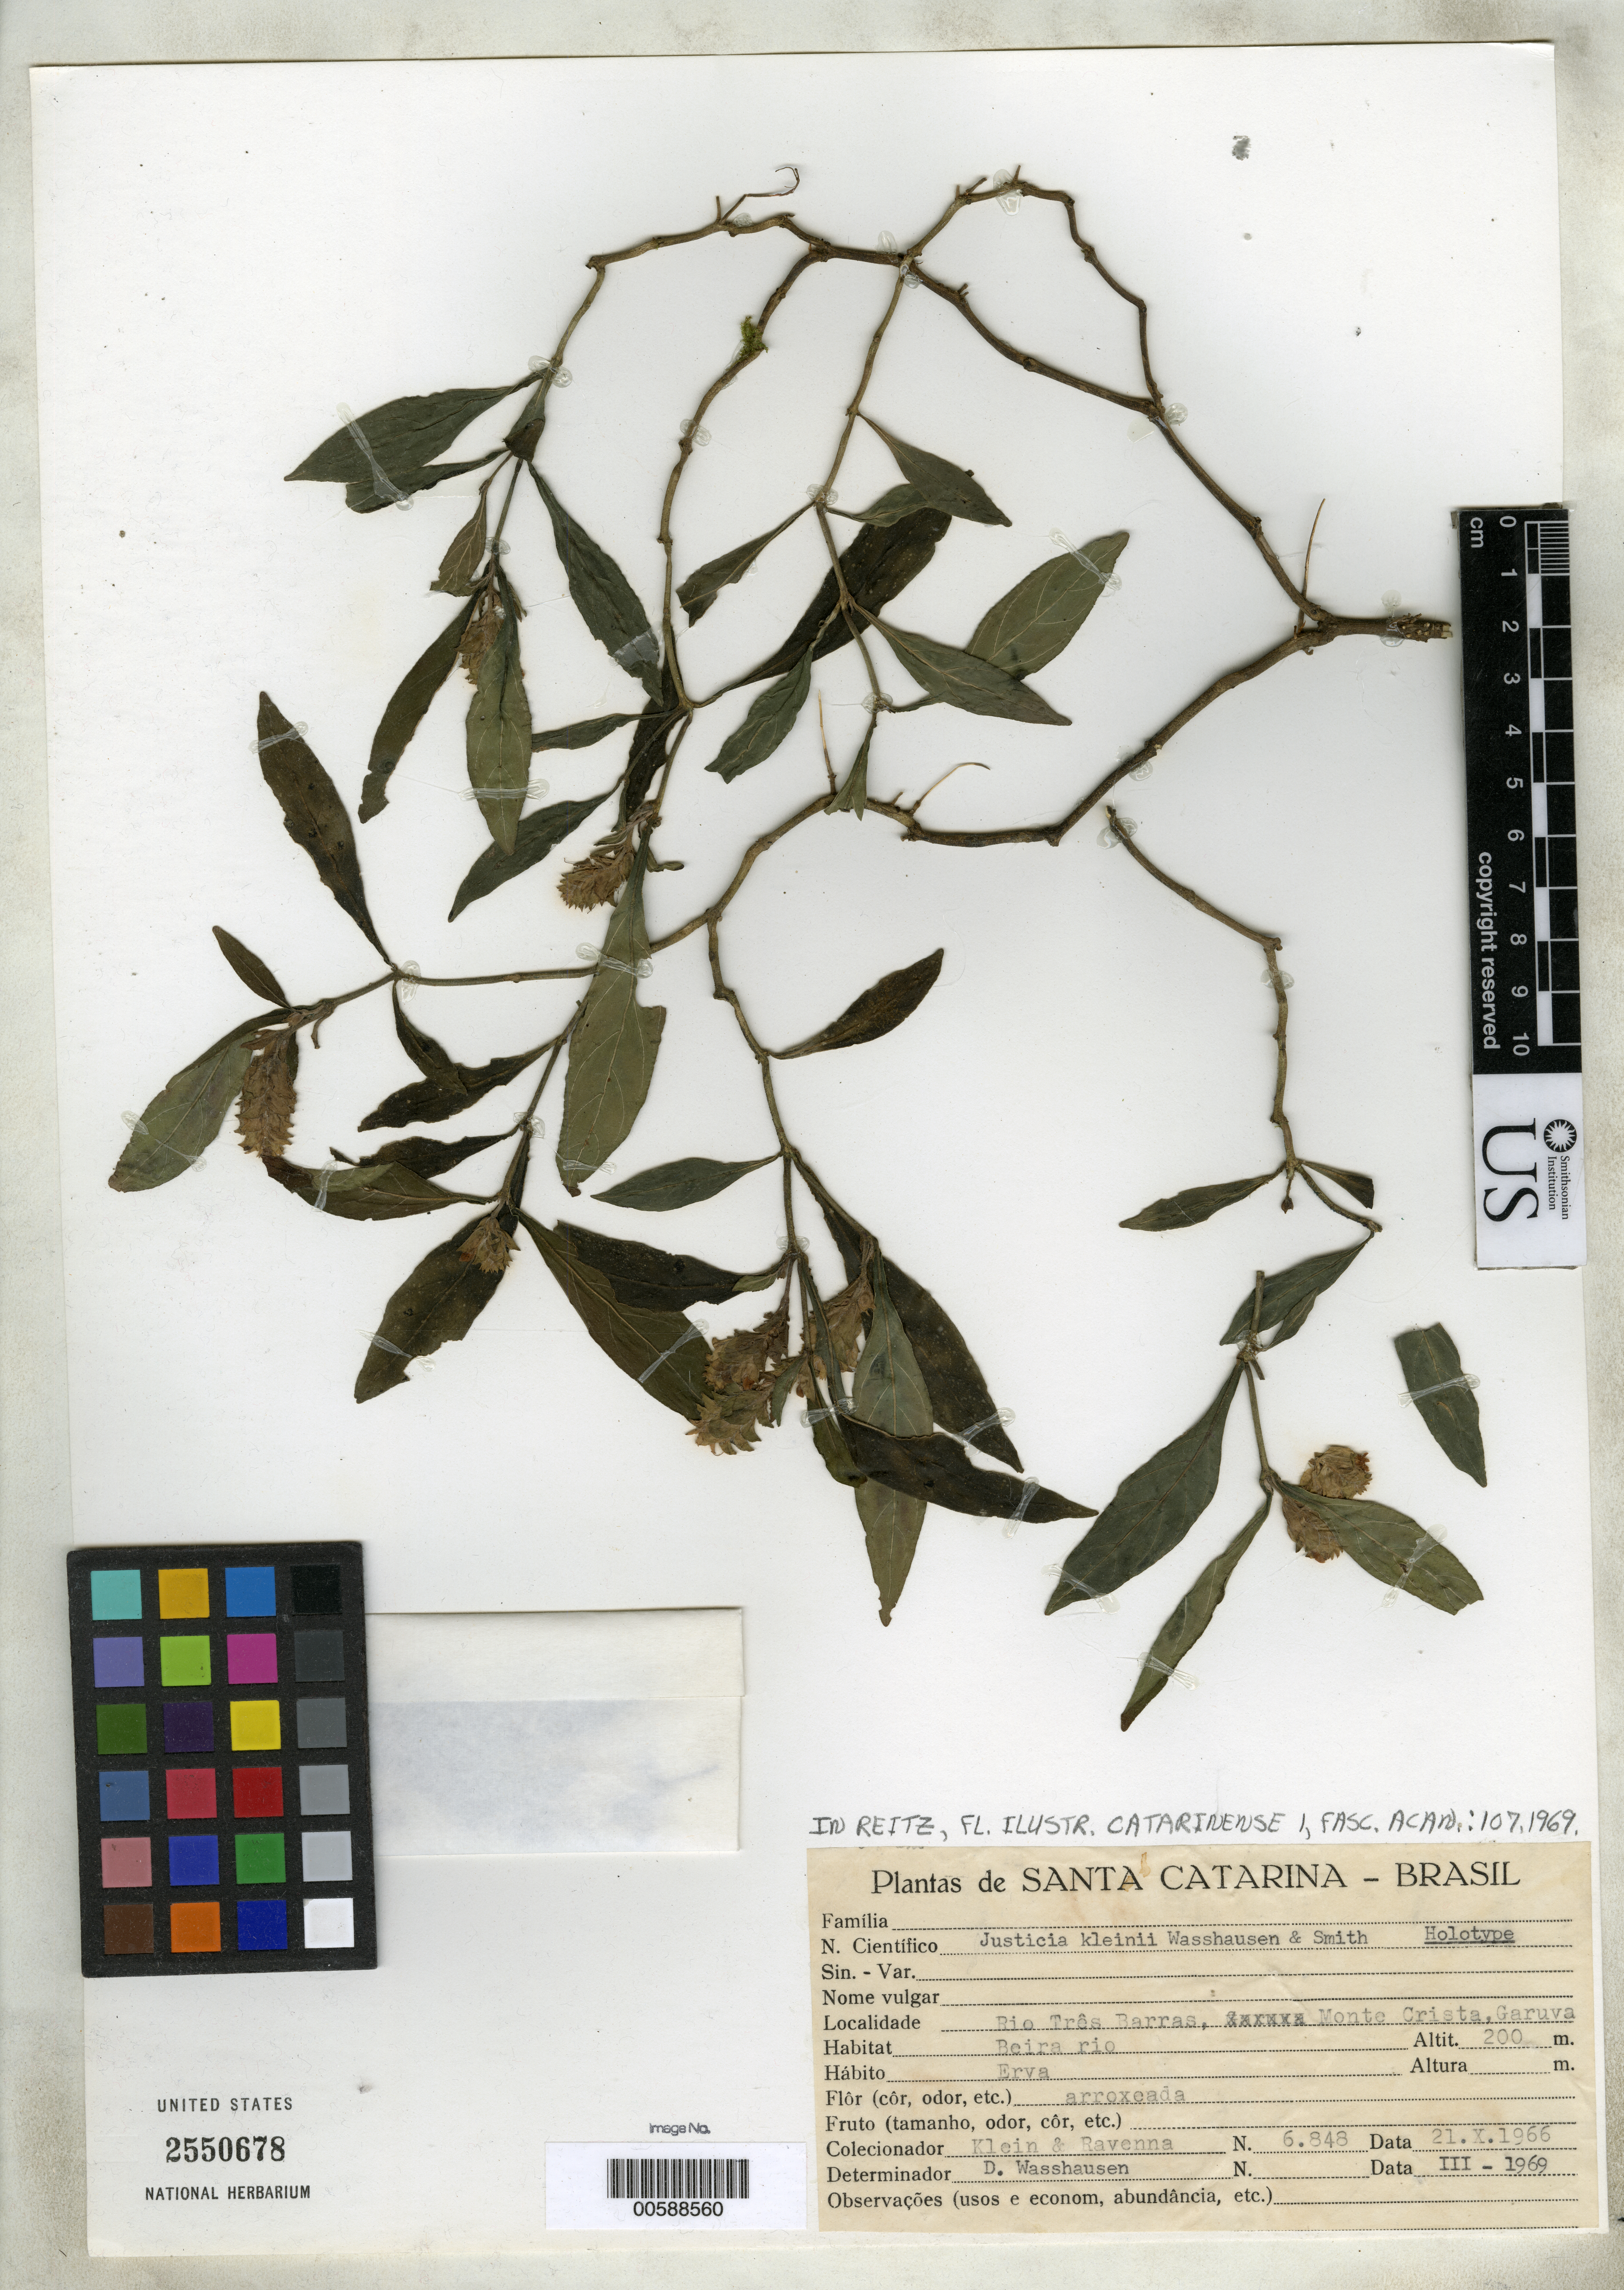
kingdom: Plantae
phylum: Tracheophyta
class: Magnoliopsida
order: Lamiales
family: Acanthaceae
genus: Justicia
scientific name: Justicia kleinii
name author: Wassh. & L.B. Sm. in Reitz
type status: Holotype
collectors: R. M. Klein & P. F. Ravenna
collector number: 6848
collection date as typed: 21 Oct 1966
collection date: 1966-10-21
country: Brazil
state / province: Santa Catarina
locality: Rio Tres Barras, Monte Crista, Garuva.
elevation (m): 200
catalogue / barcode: US 2550678